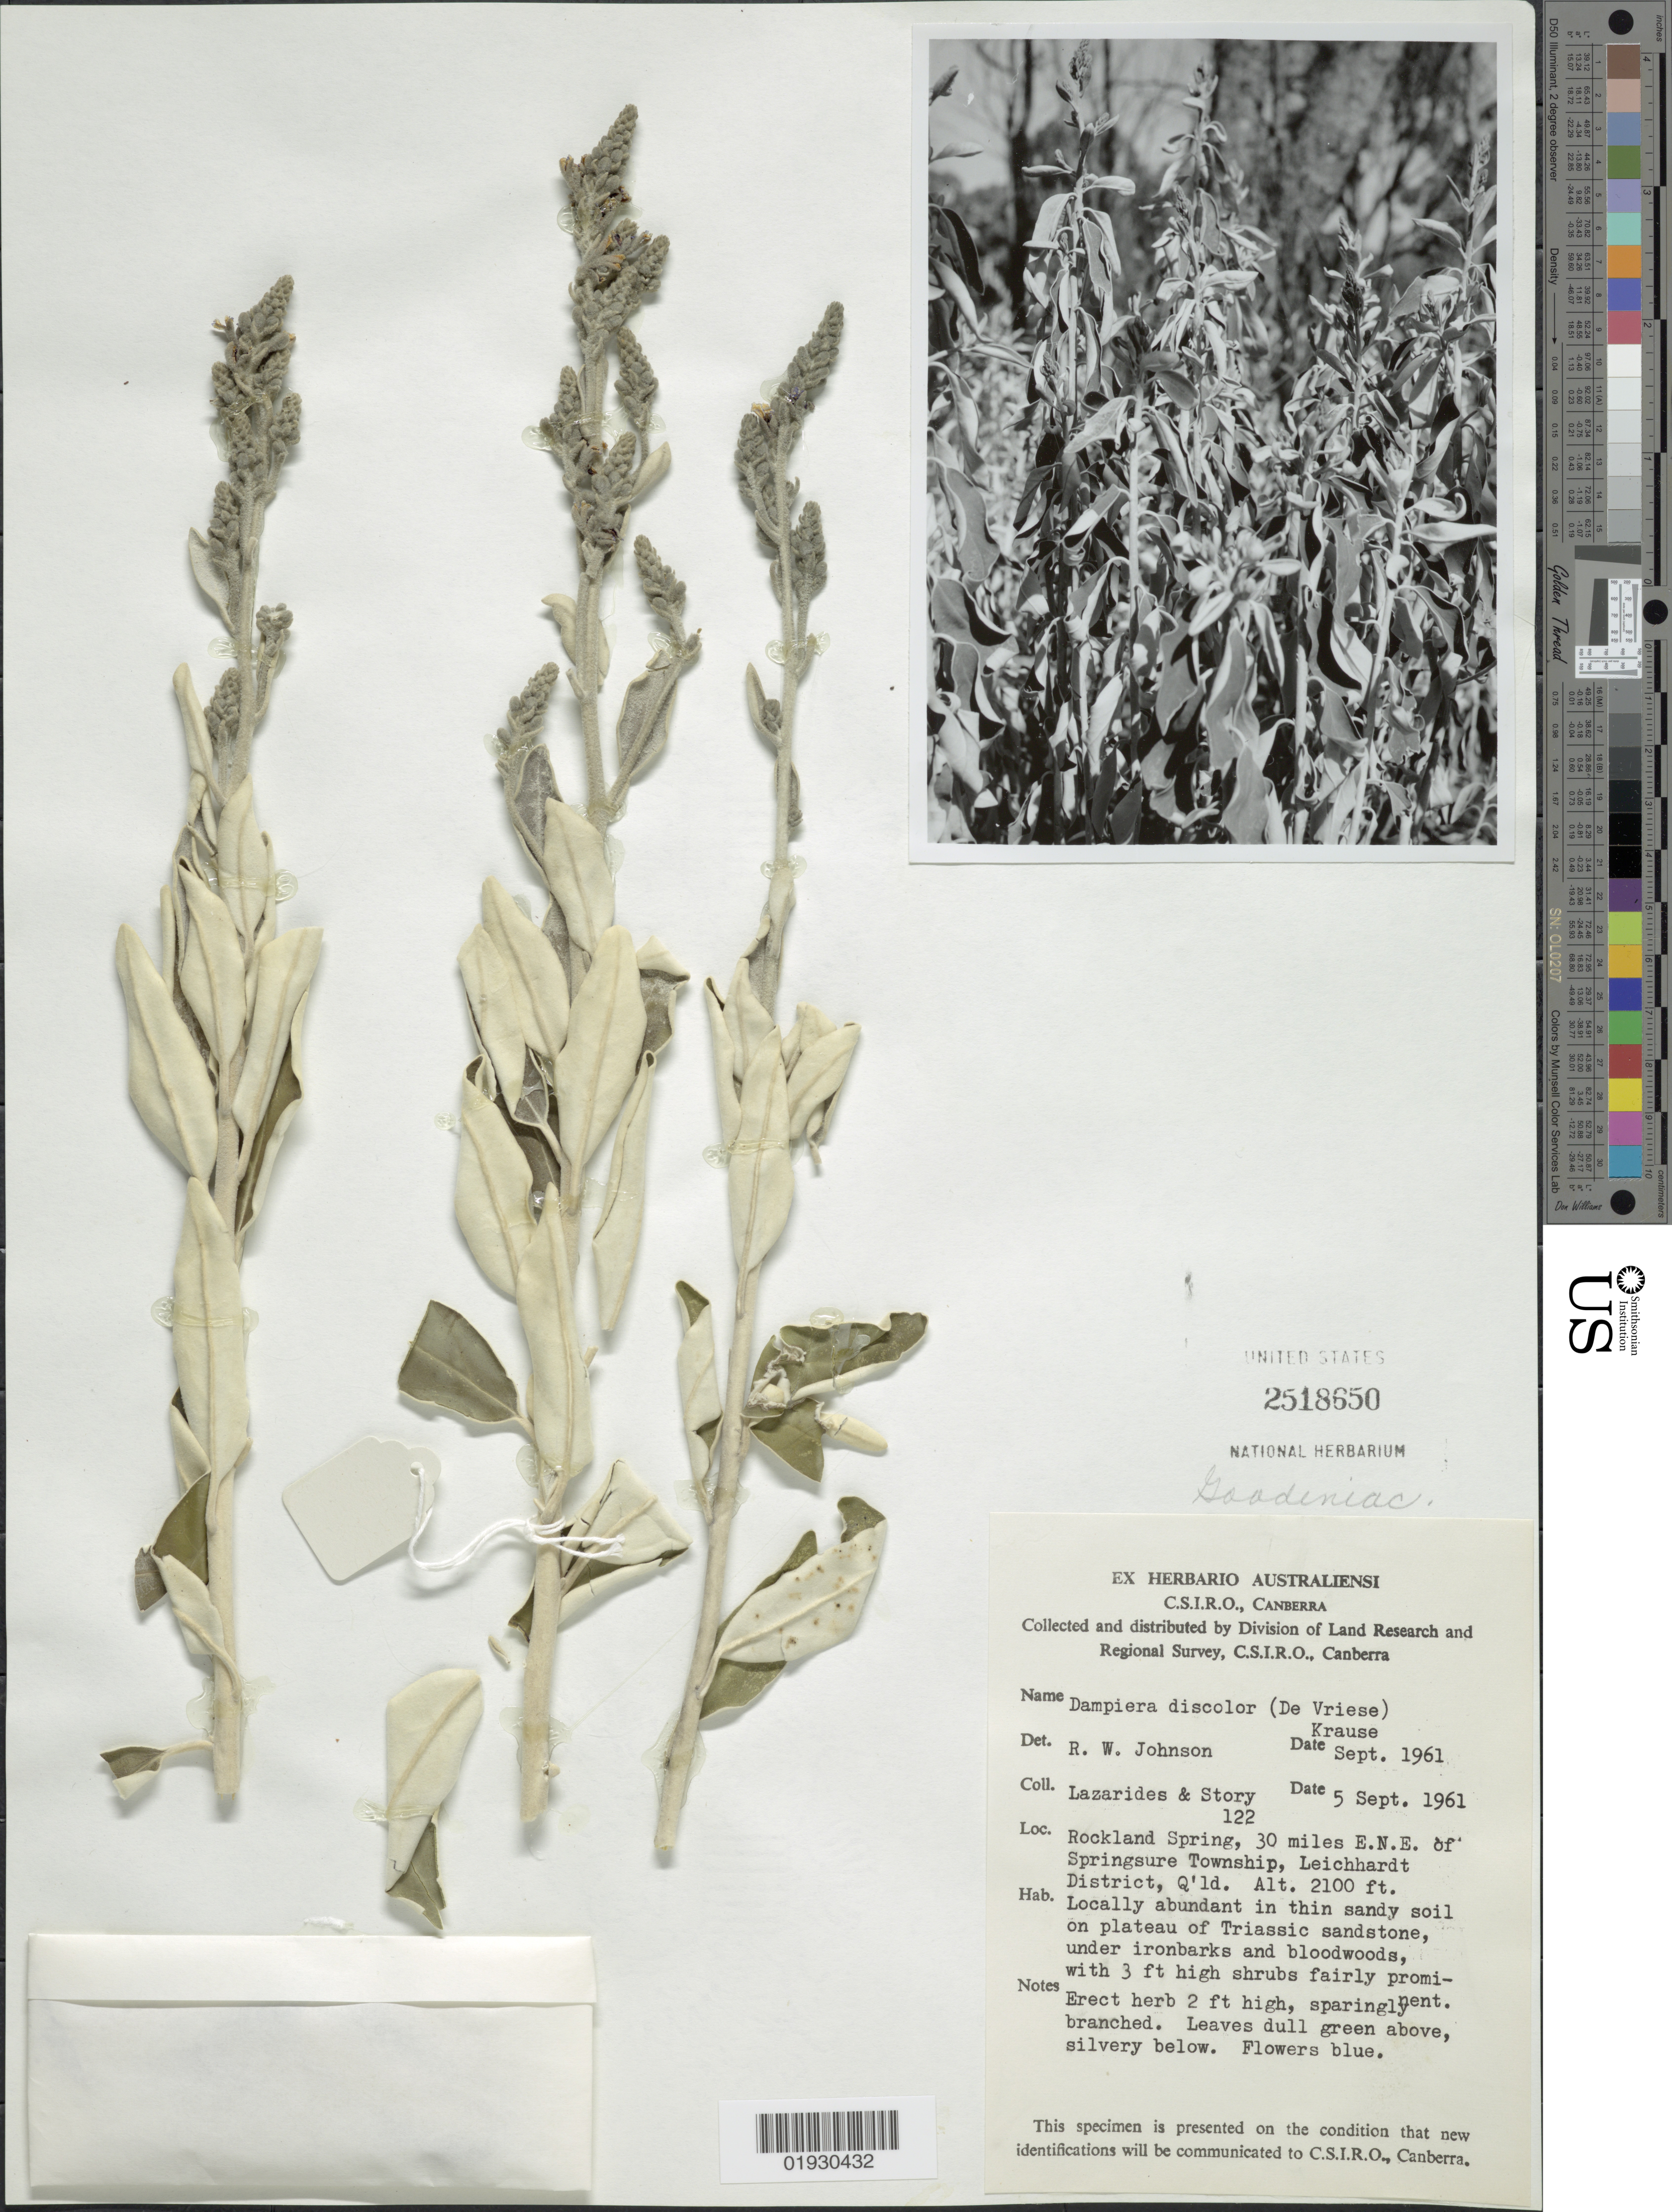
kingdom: Plantae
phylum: Tracheophyta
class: Magnoliopsida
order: Asterales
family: Goodeniaceae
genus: Dampiera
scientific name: Dampiera discolor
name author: (de Vriese) K. Krause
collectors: M. Lazarides & -. Story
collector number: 122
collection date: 1961-09-05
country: Australia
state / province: Queensland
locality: Rockland Spring, 30 miles E.N.E. of Springsure Township, Leichardt District, Q'ld.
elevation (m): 640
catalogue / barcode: US 2518650